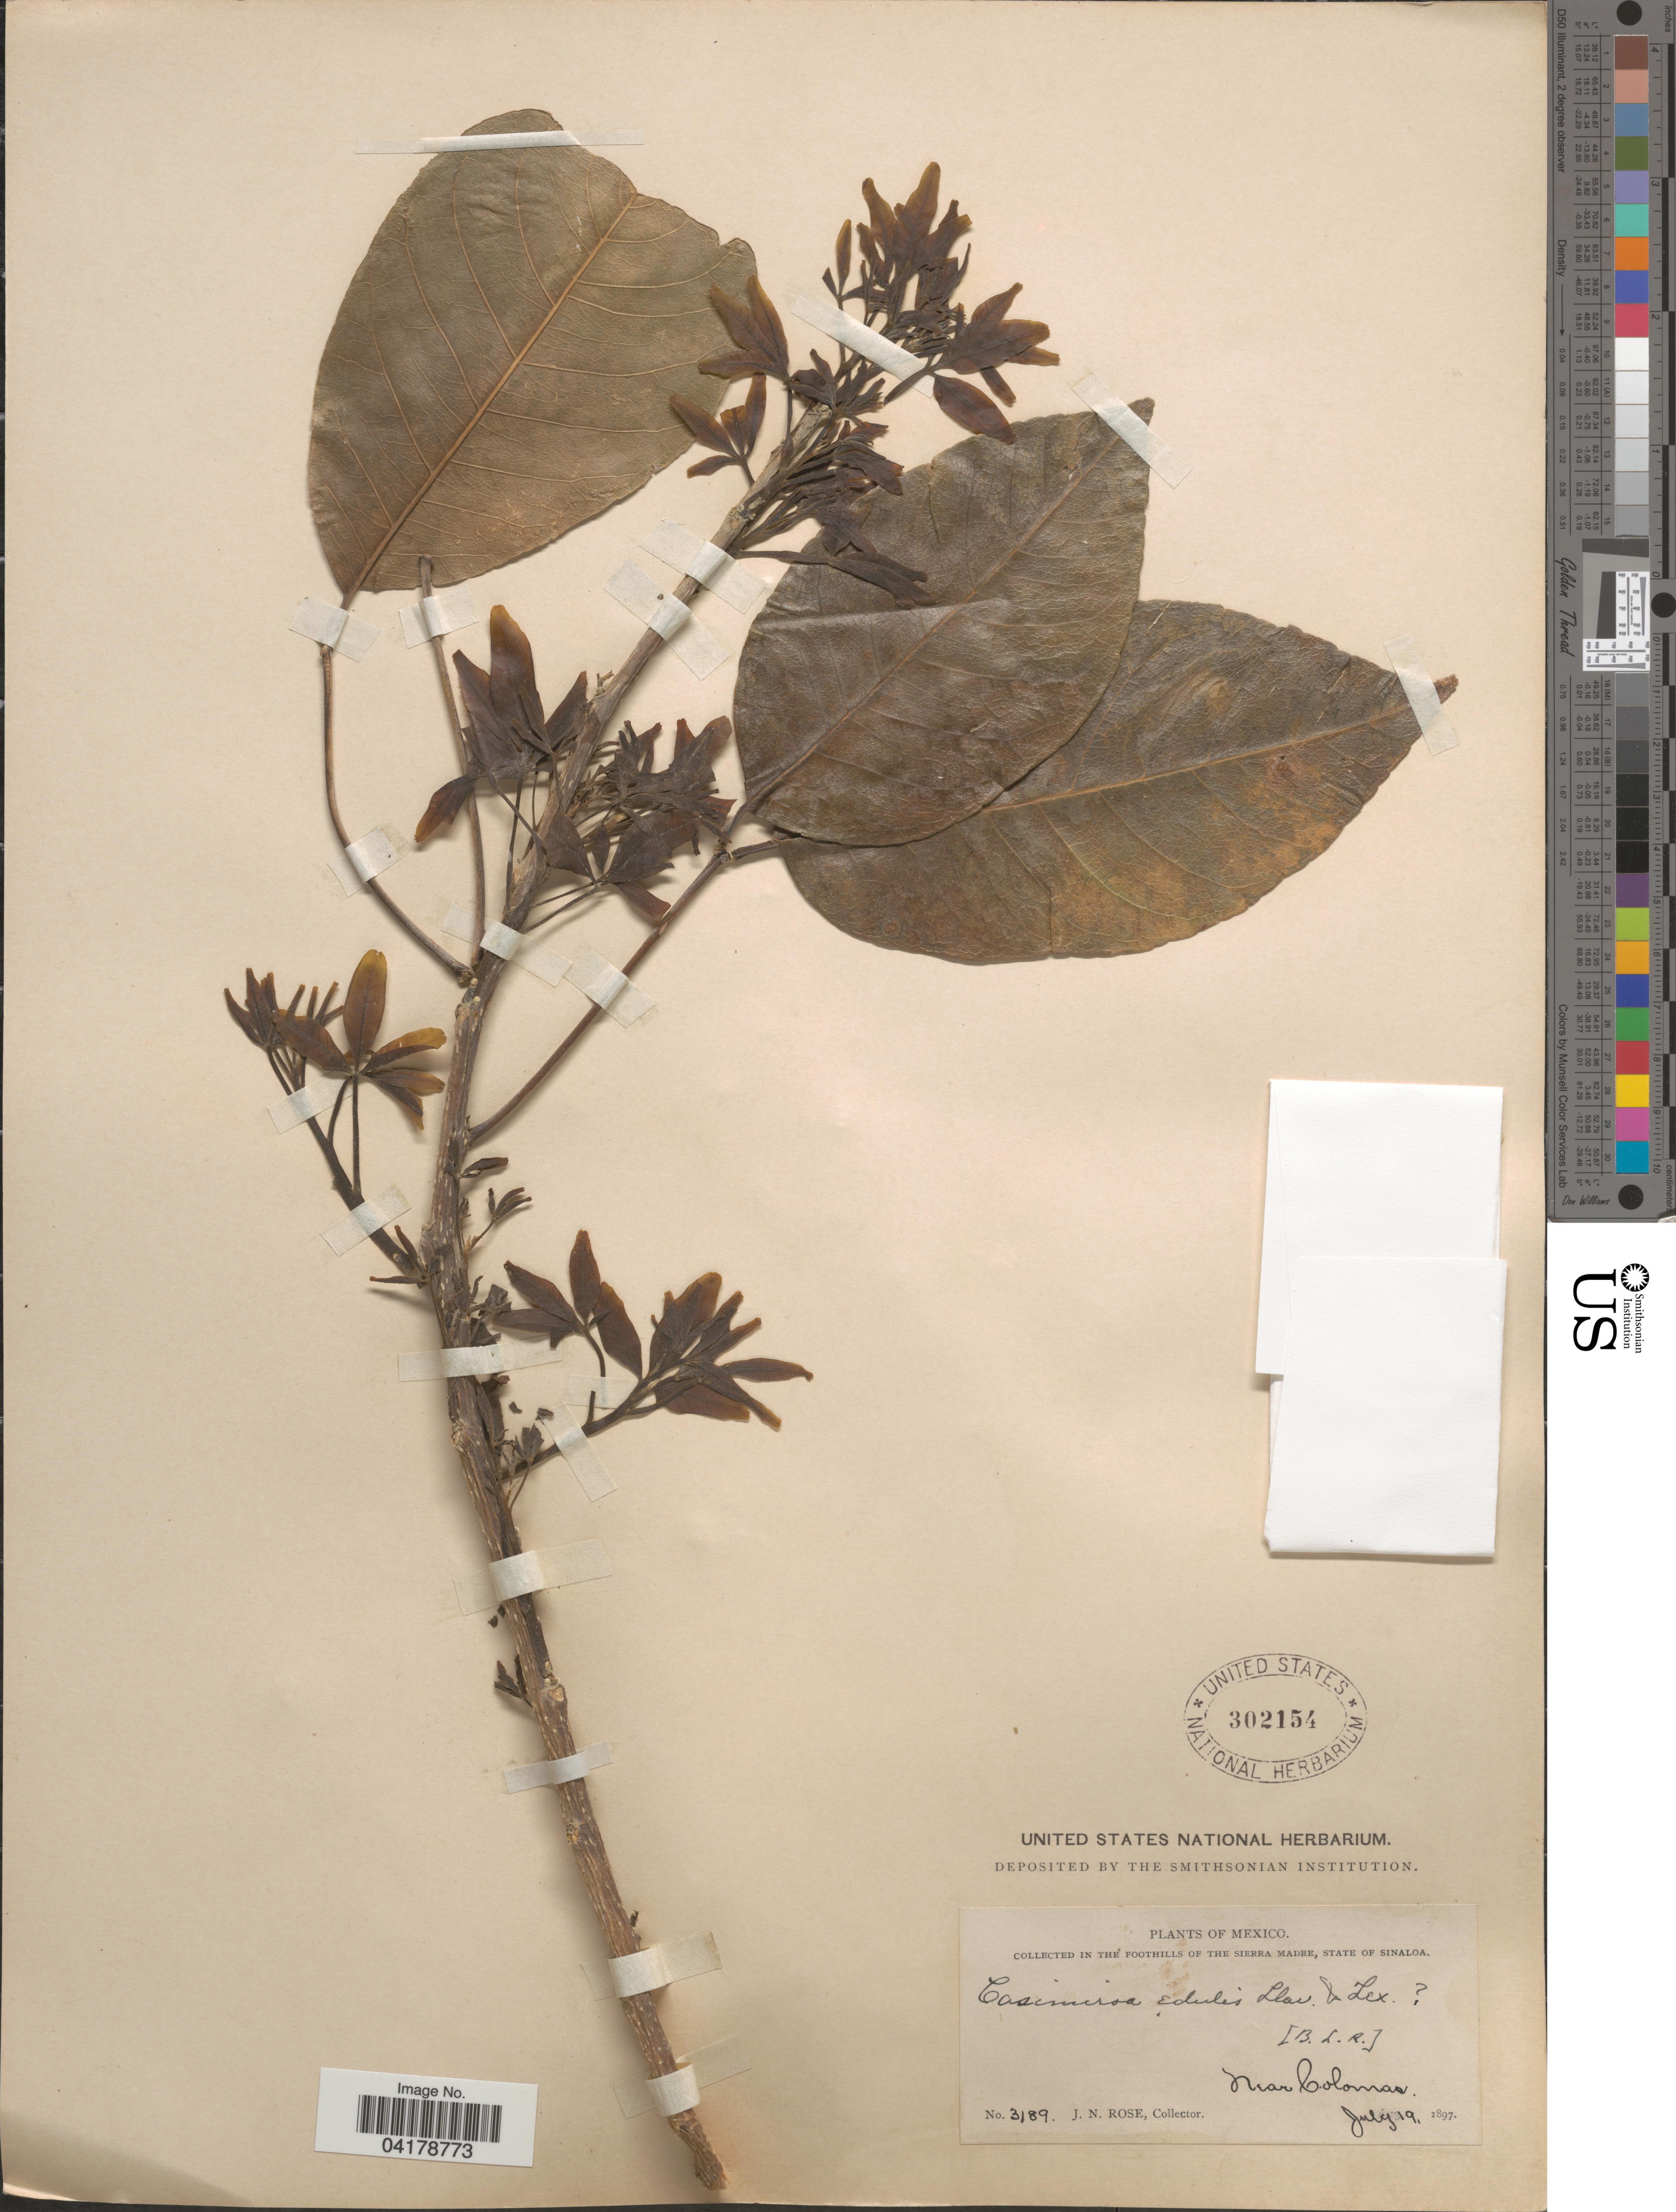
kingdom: Plantae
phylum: Tracheophyta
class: Magnoliopsida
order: Sapindales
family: Rutaceae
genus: Casimiroa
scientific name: Casimiroa edulis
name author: La Llave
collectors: J. N. Rose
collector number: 3189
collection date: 1897-07-19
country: Mexico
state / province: Sinaloa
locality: In the foothills of the Sierra Madre. Near Colomas.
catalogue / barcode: US 302154